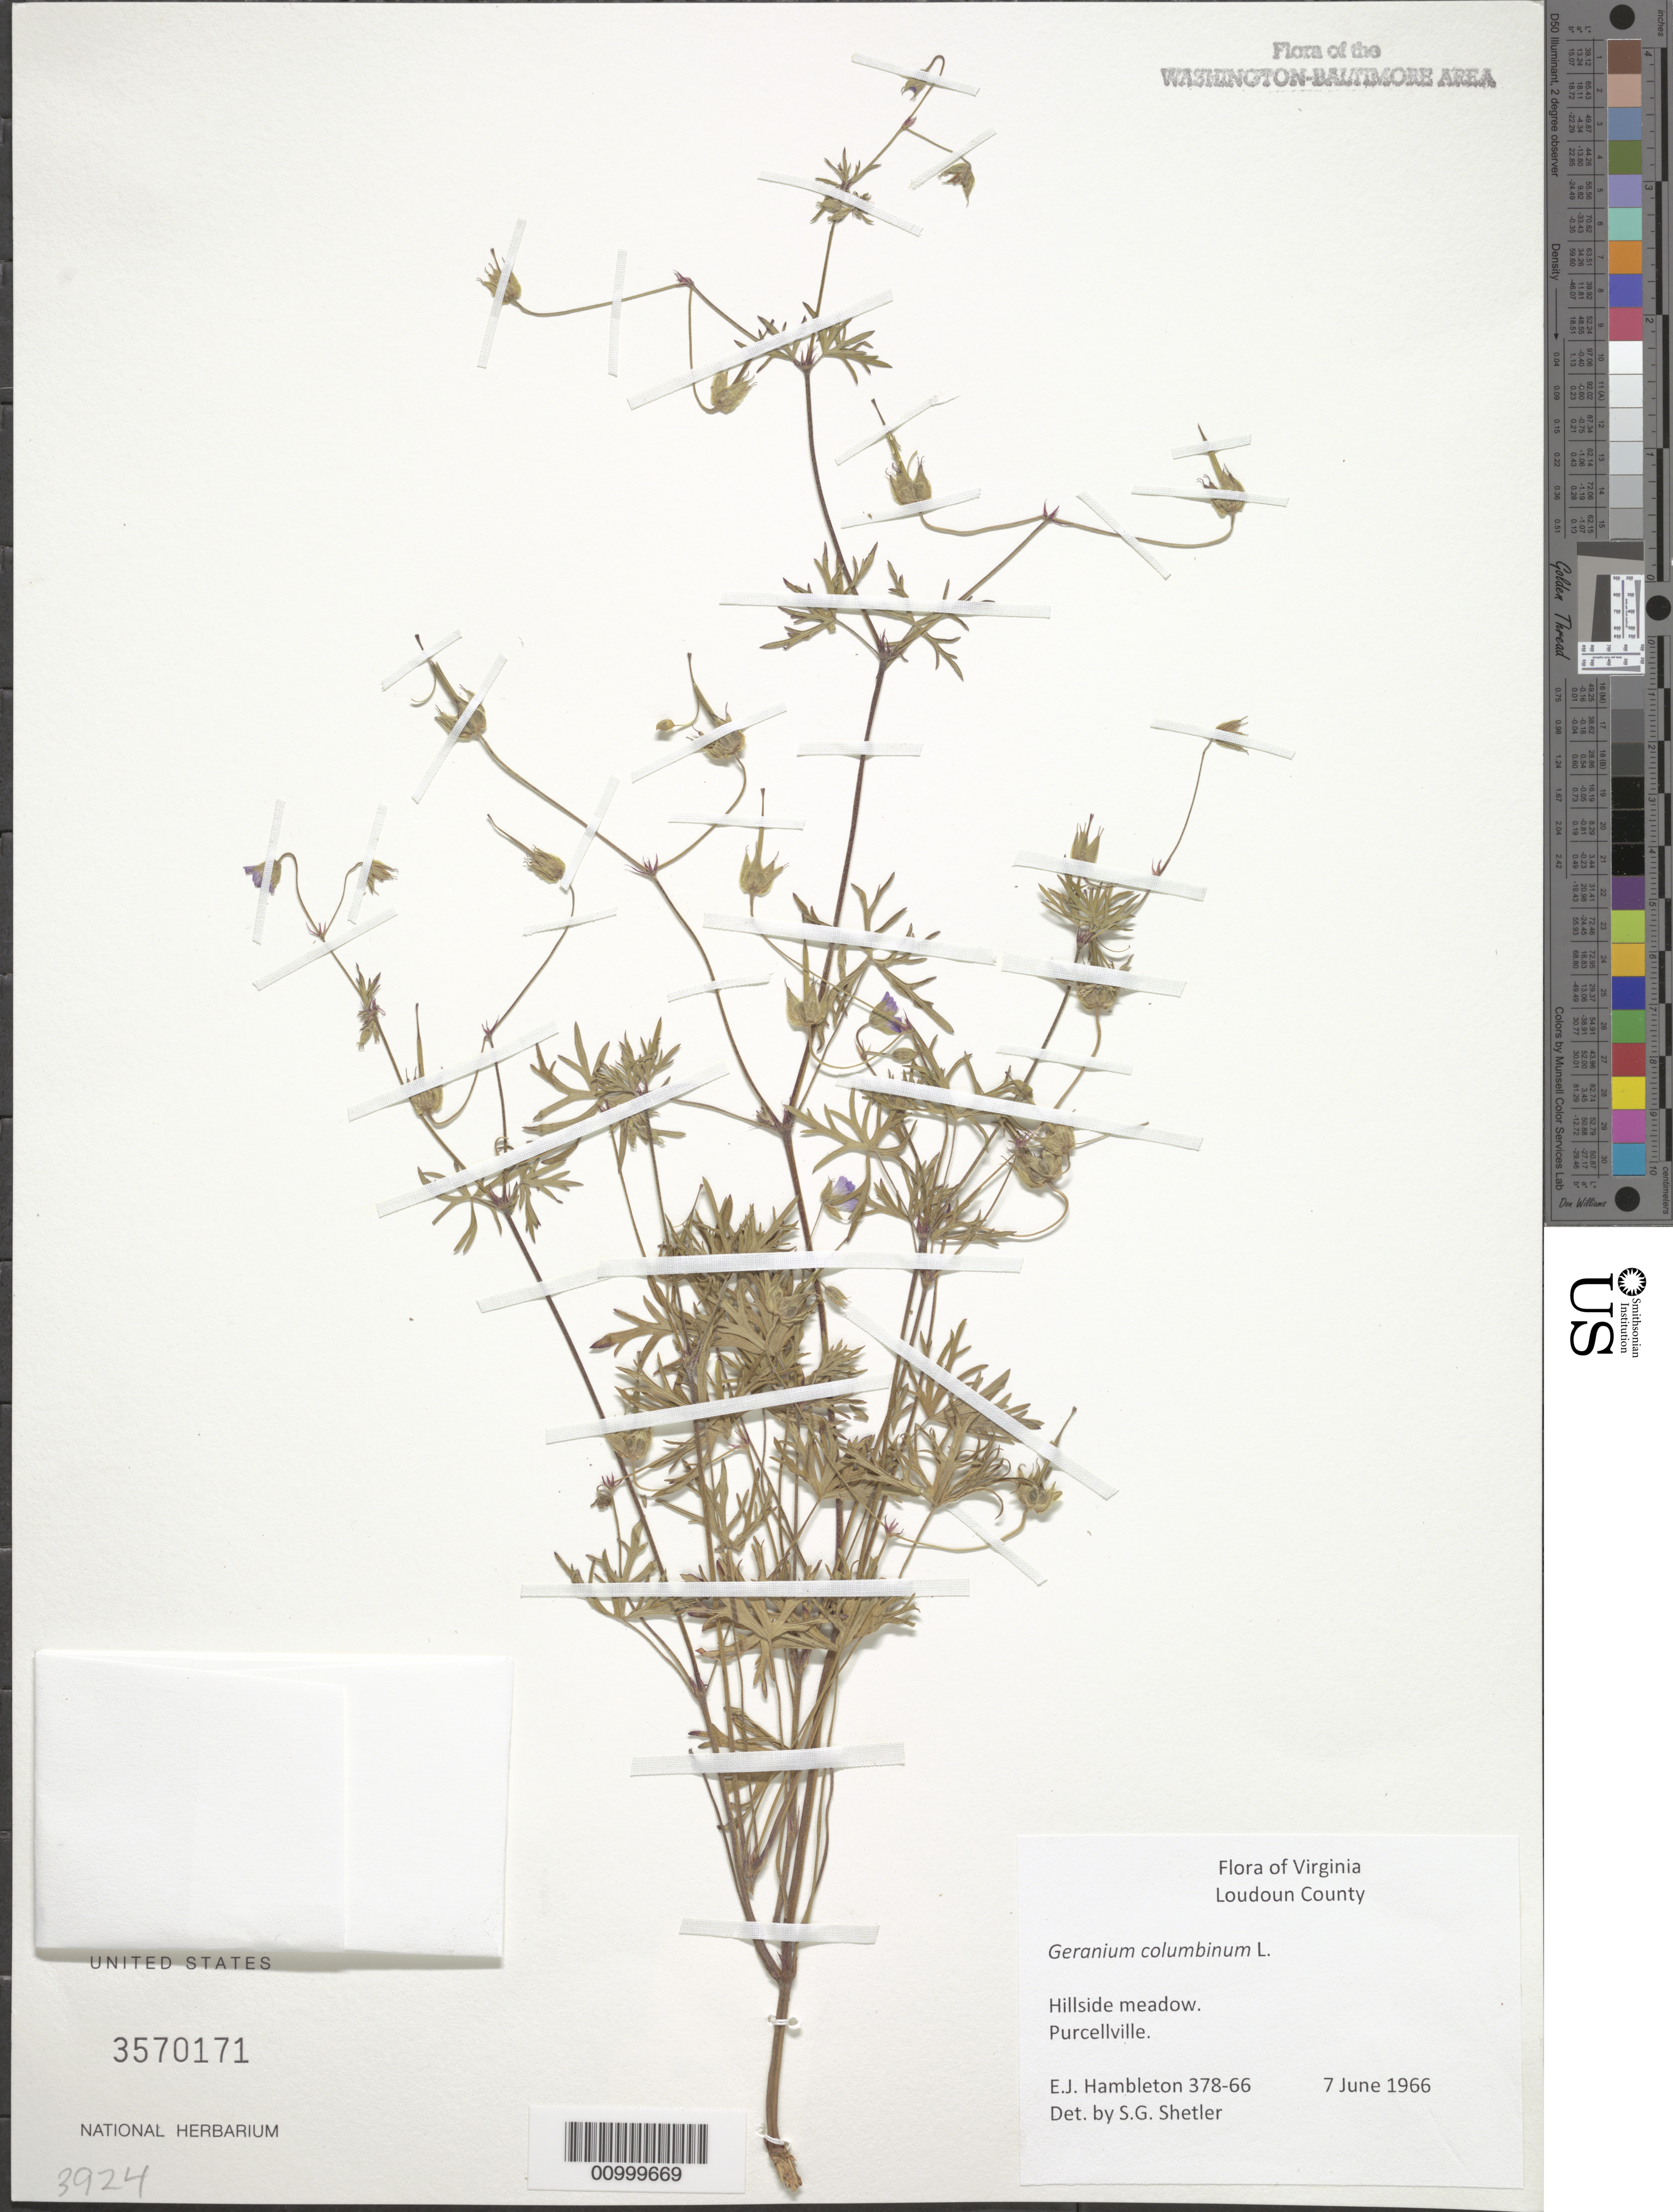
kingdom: Plantae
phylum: Tracheophyta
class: Magnoliopsida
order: Geraniales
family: Geraniaceae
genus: Geranium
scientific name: Geranium columbinum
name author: L.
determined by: Shetler, Stanwyn G., (US), NMNH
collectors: E. Hambleton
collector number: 378-66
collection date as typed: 7 Jun 1965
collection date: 1965-06-07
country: United States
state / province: Virginia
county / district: Loudoun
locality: Purcellville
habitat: hillside meadow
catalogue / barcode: US 3570171